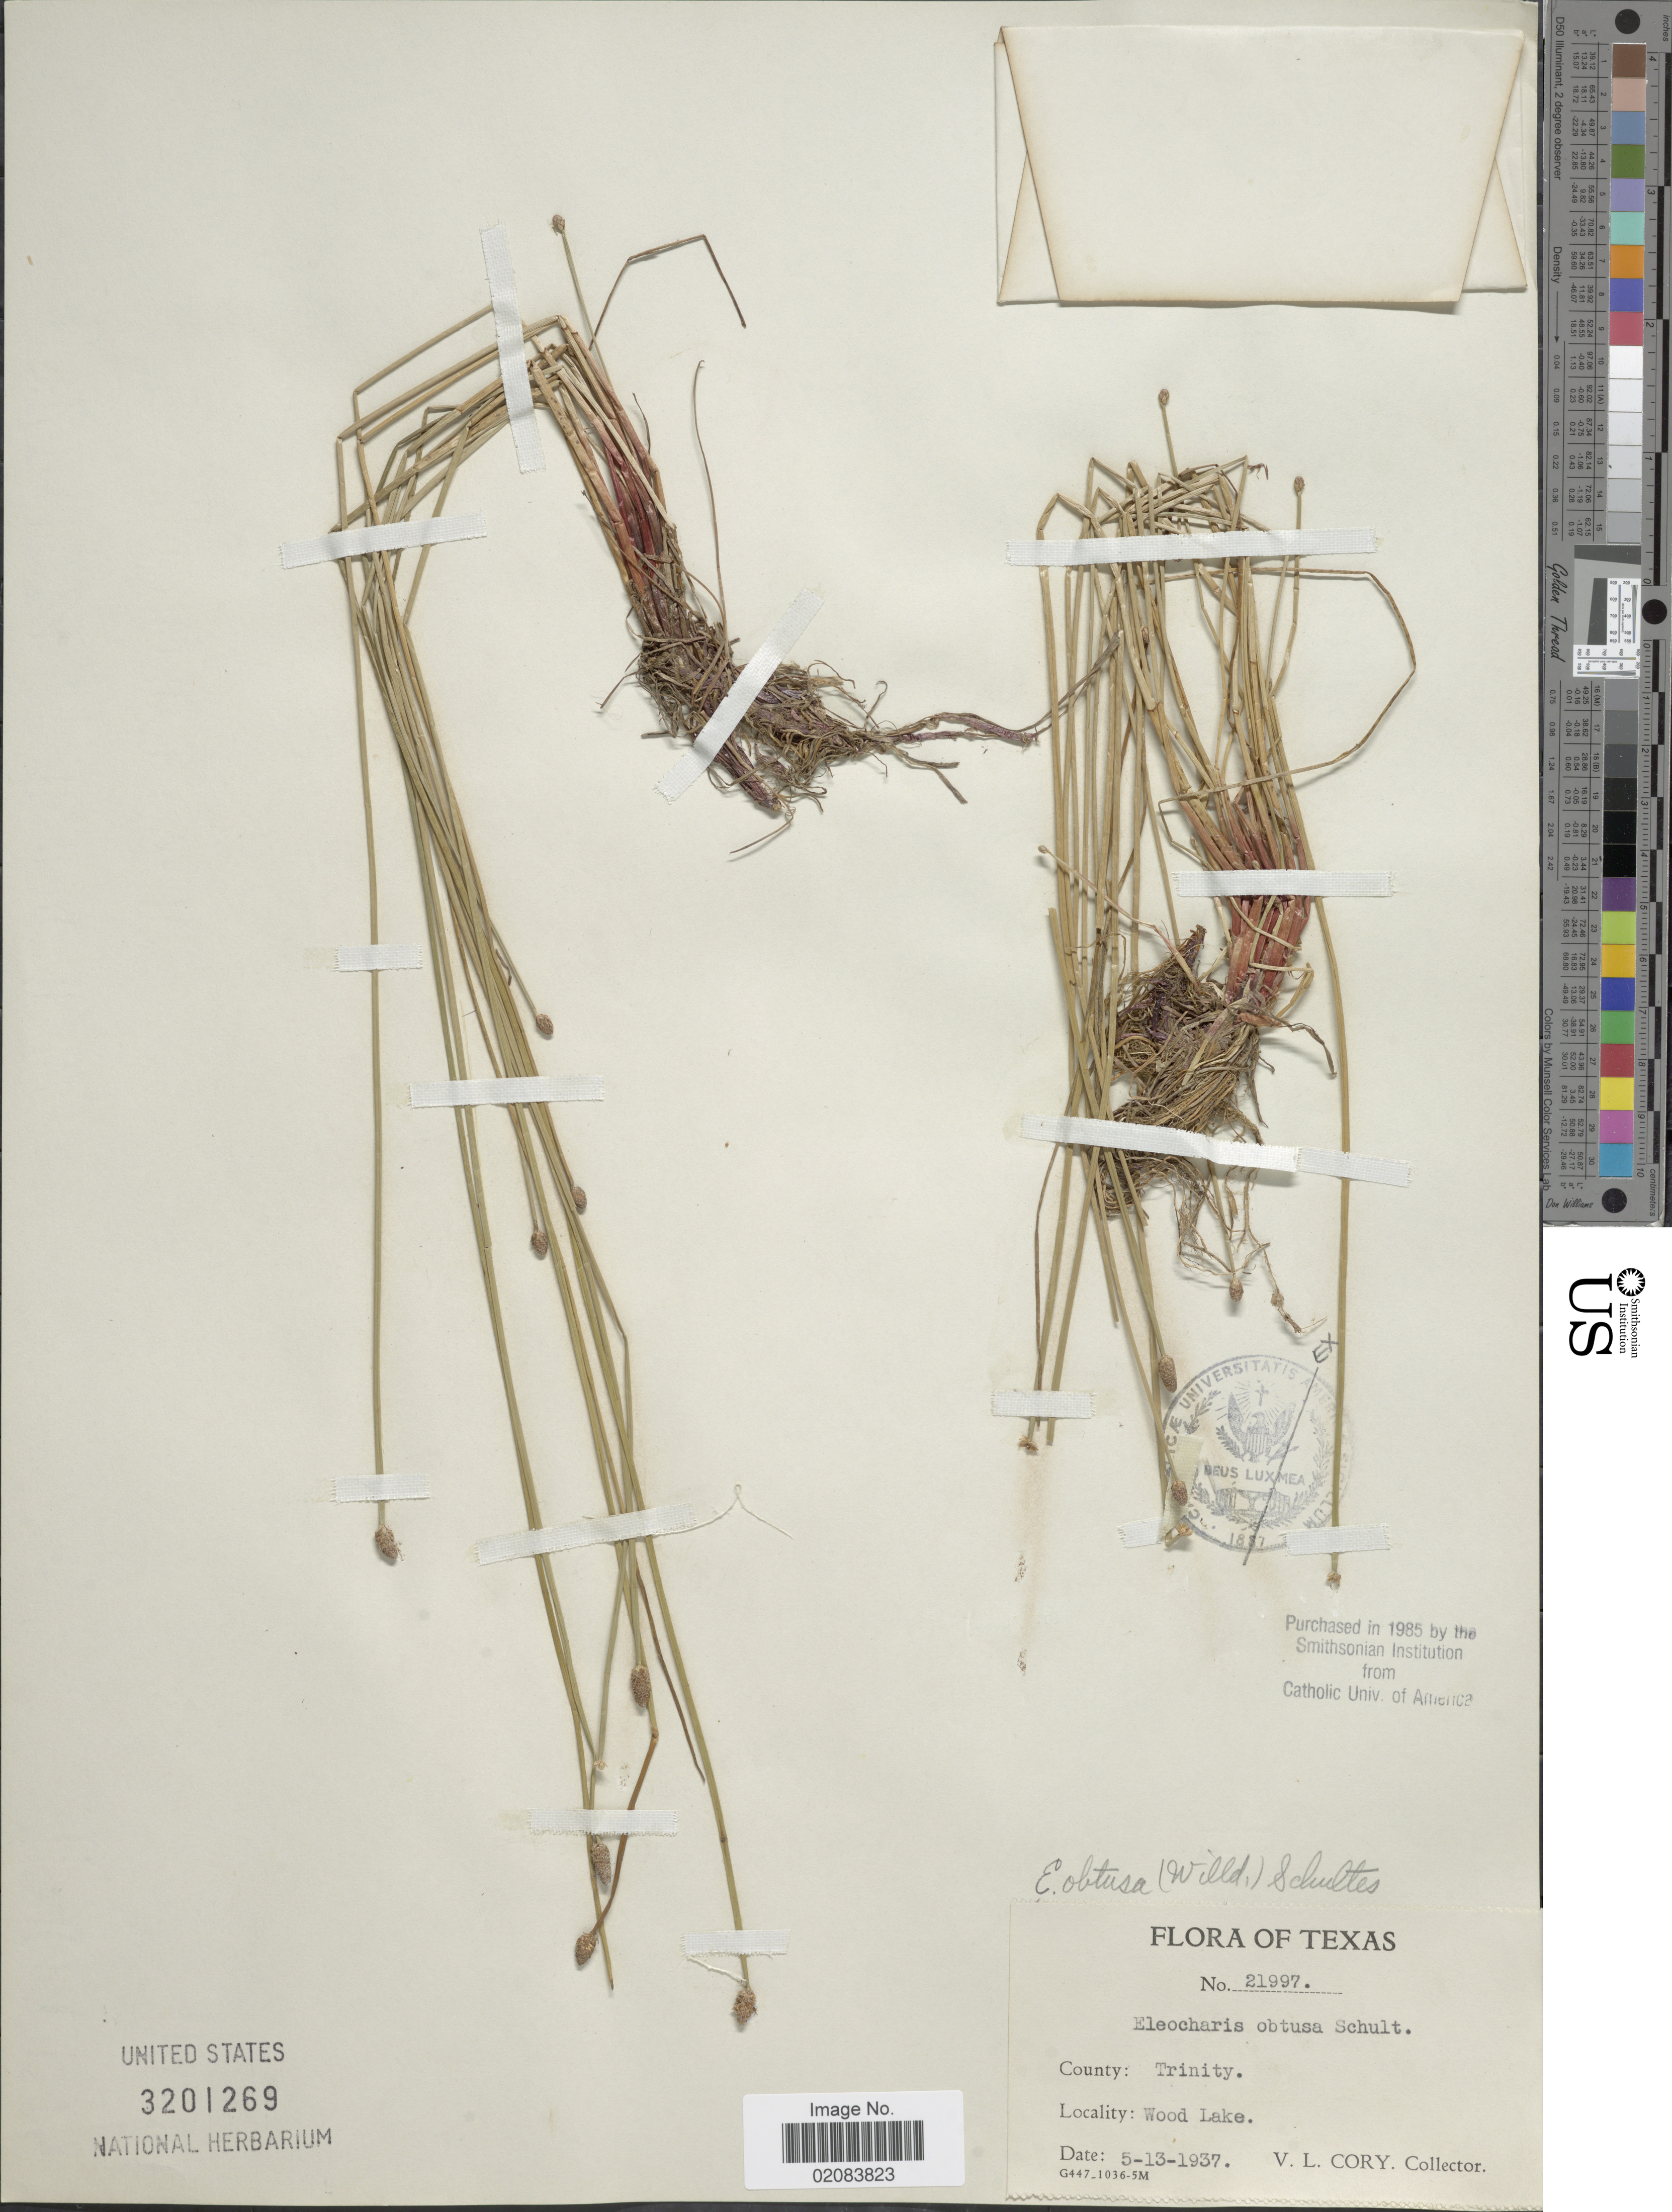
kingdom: Plantae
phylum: Tracheophyta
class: Liliopsida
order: Poales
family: Cyperaceae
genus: Eleocharis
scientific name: Eleocharis obtusa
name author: (Willd.) Schult.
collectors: V. Cory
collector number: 21997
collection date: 1937-05-13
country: United States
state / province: Texas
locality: County: Trinity. Wood Lake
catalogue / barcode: US 3201269